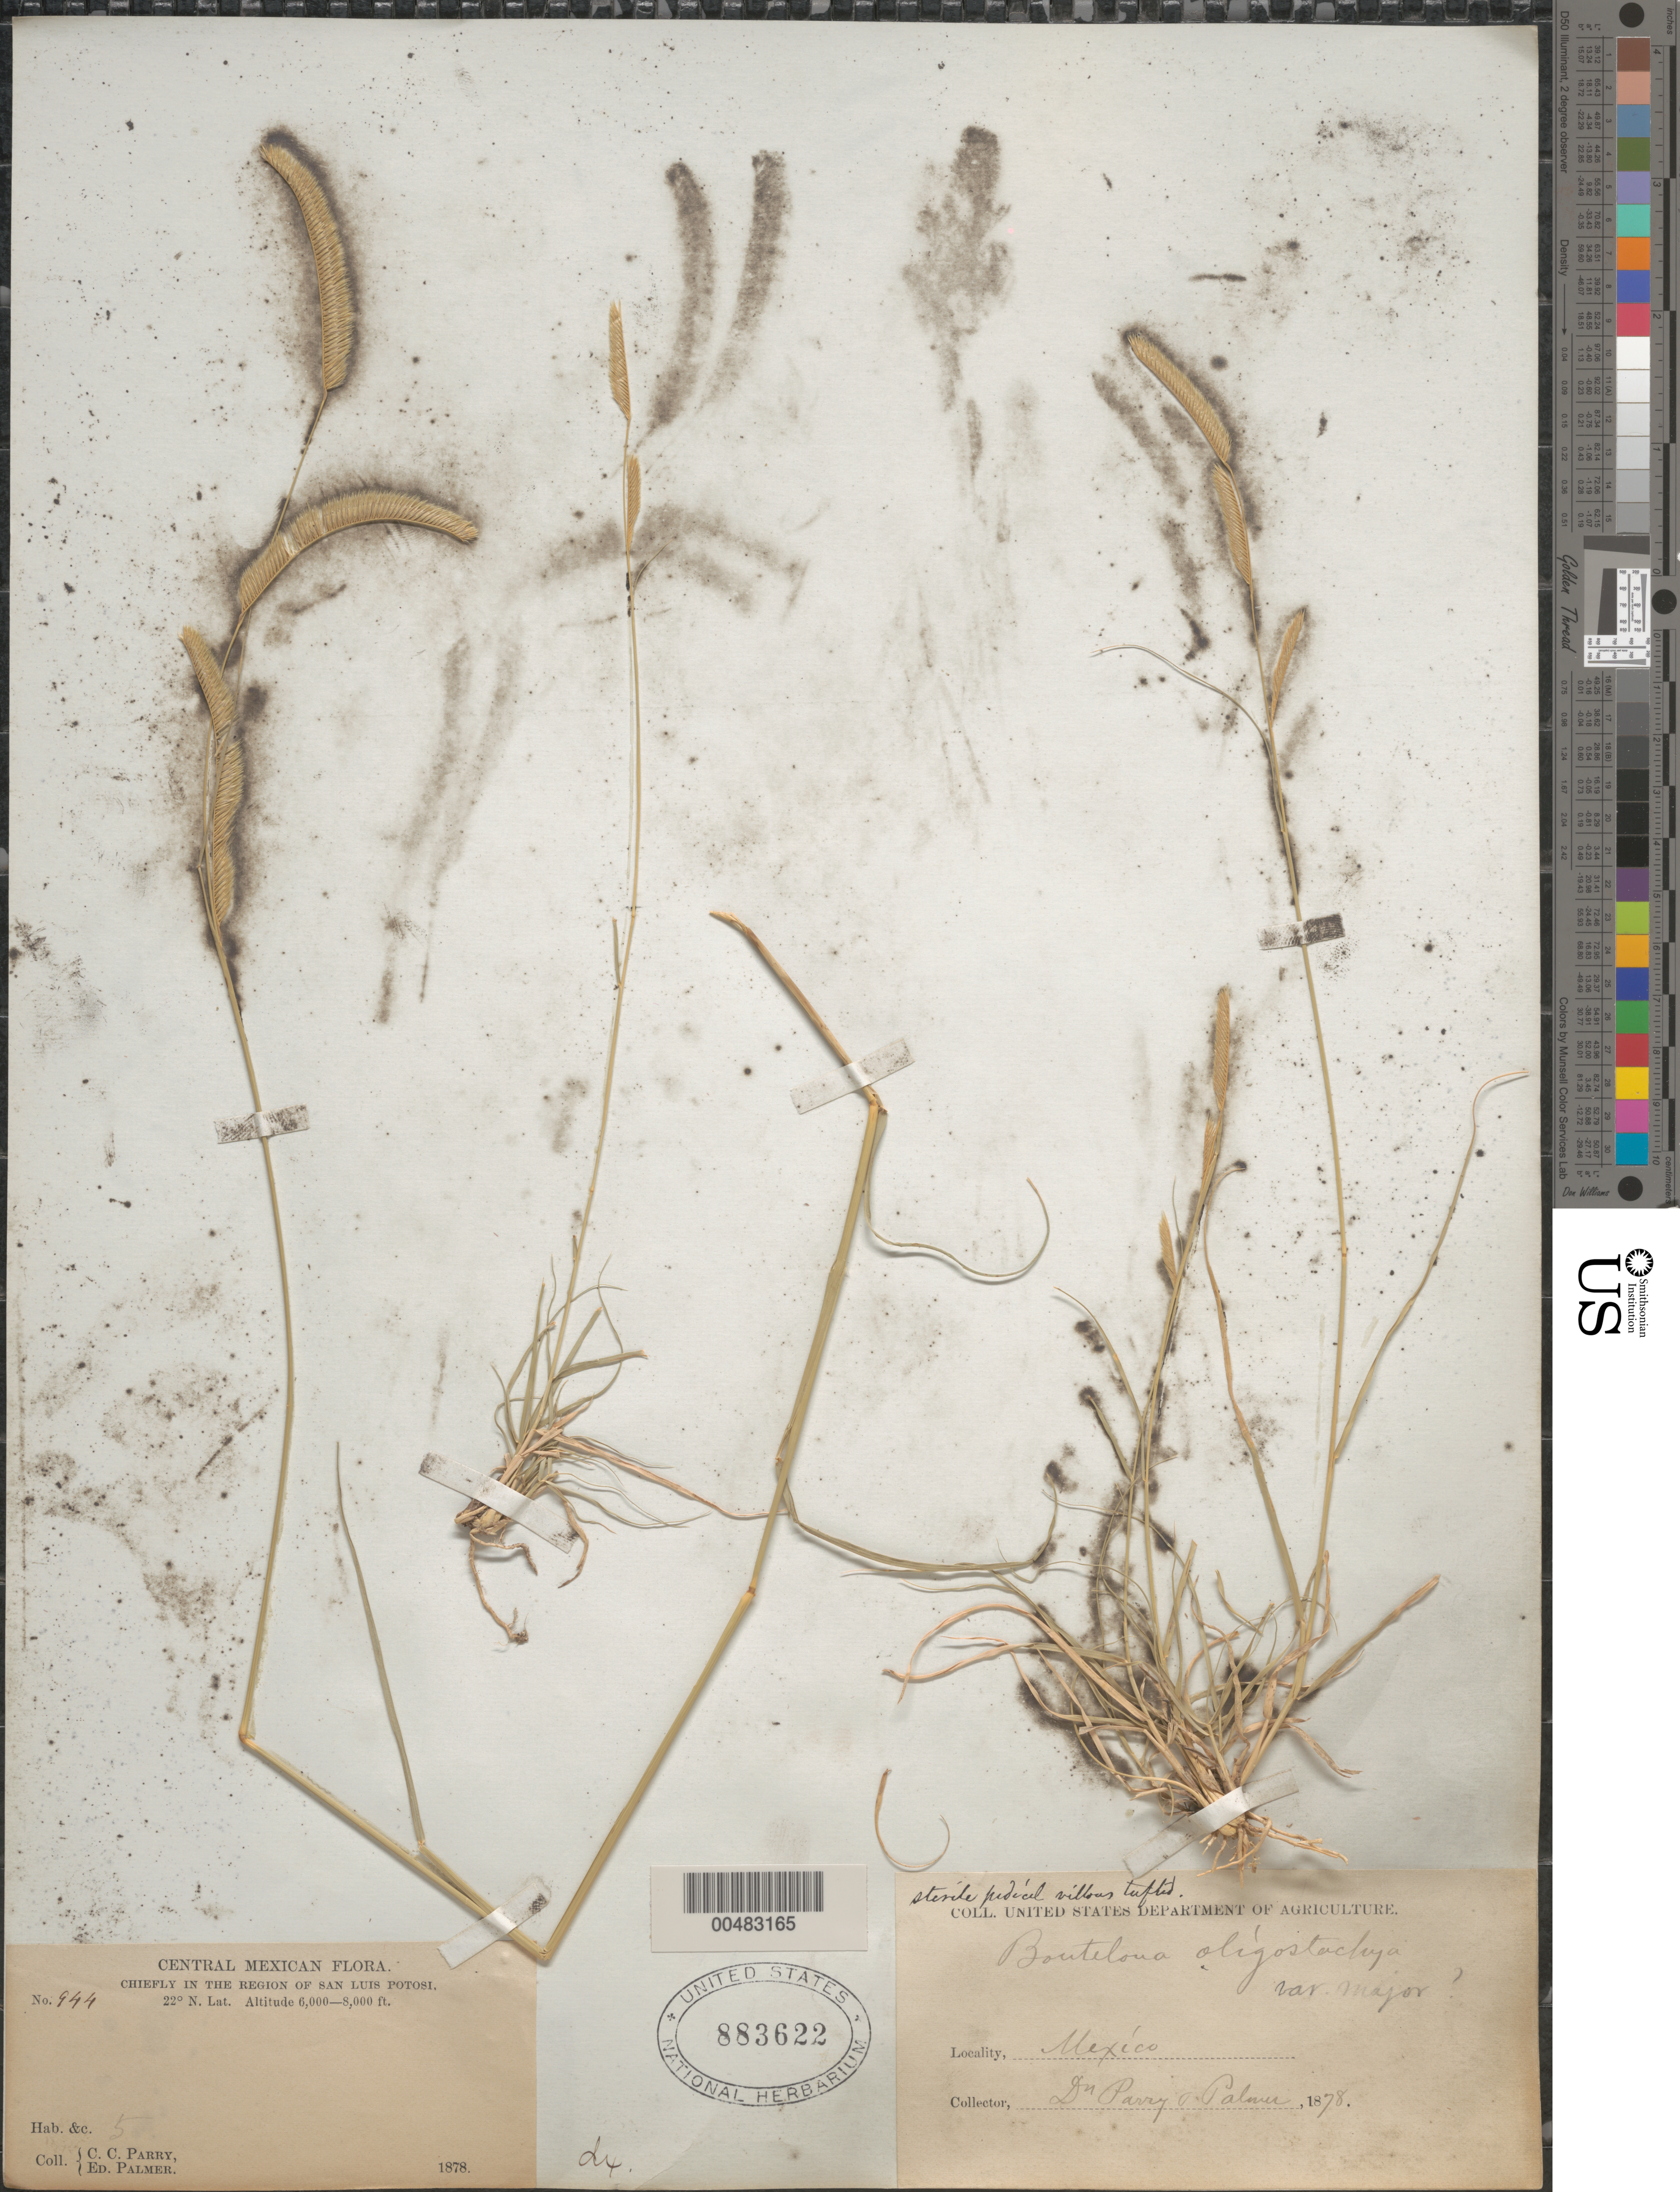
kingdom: Plantae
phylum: Tracheophyta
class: Liliopsida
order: Poales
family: Poaceae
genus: Bouteloua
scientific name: Bouteloua gracilis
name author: (Kunth) Lag. ex Griffiths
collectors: E. Palmer & C. C. Parry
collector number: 944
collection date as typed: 1878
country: Mexico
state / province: San Luis Potosi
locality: (lat/long recorded as: lat=22:0:0:N long=:::W)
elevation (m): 1829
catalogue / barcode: US 883622